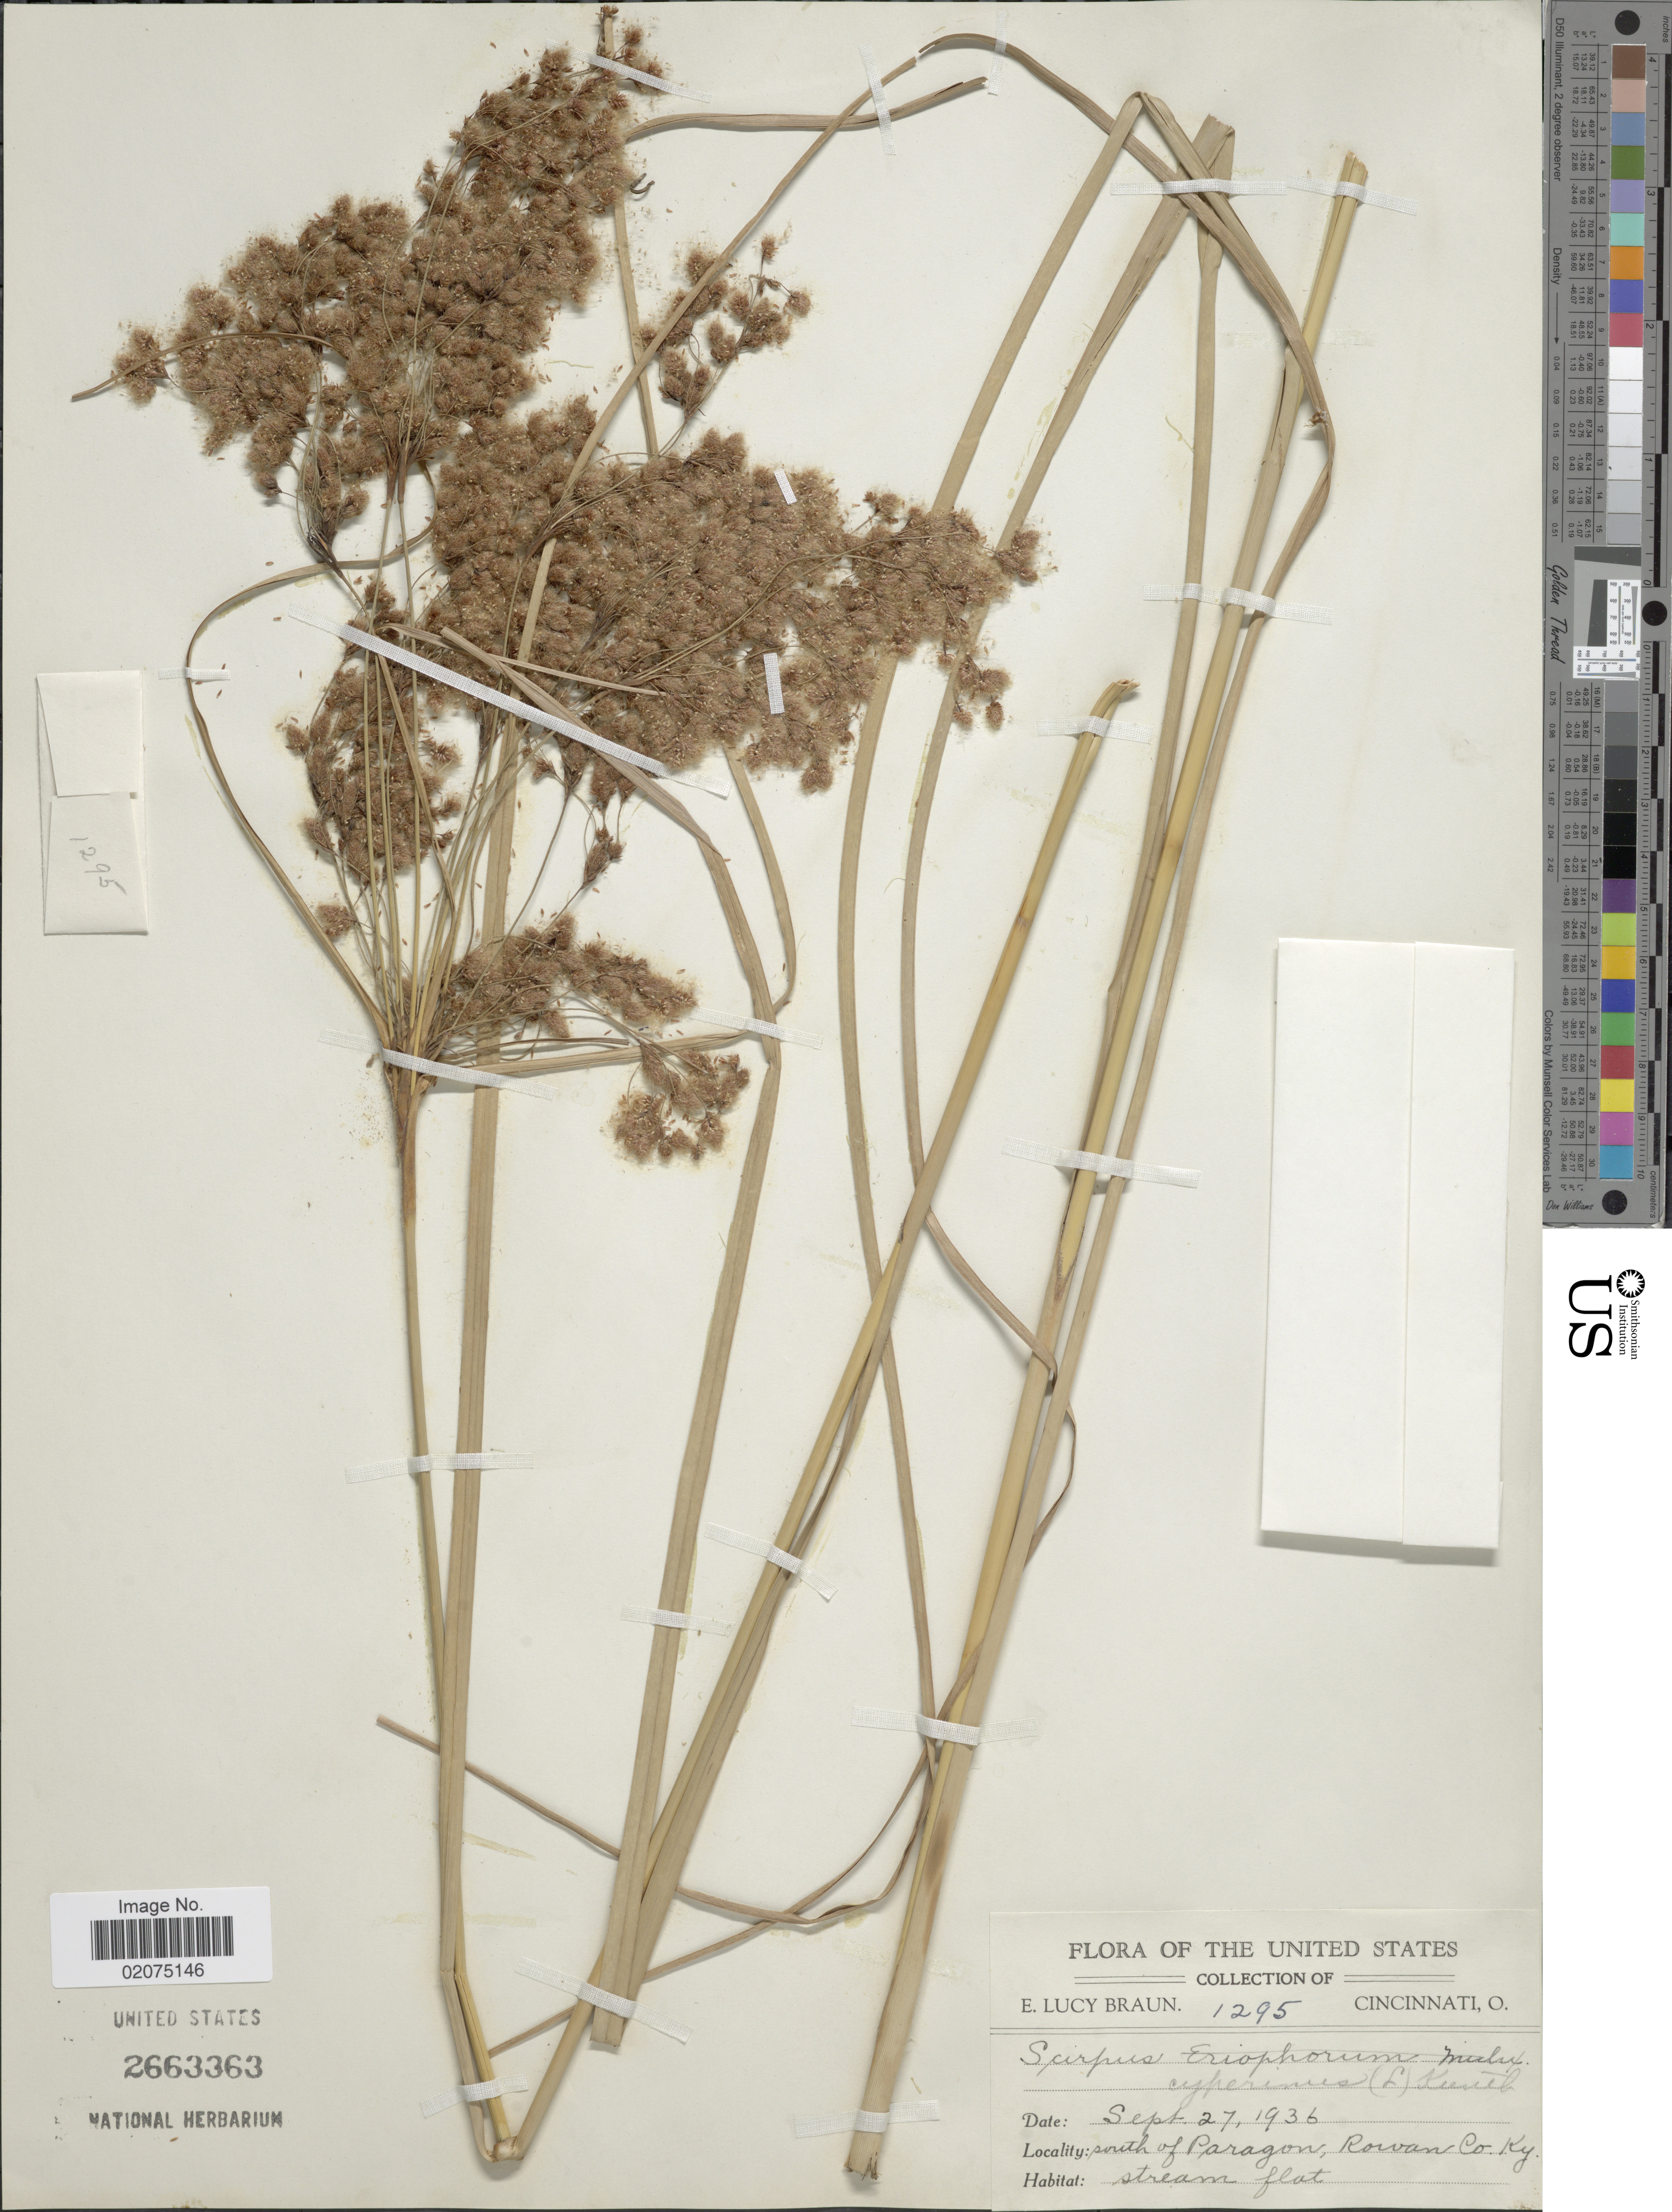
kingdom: Plantae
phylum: Tracheophyta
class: Liliopsida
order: Poales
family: Cyperaceae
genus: Scirpus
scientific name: Scirpus cyperinus (L.) Kunth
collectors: E. L. Braun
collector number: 1295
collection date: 1936-09-27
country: United States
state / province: Kentucky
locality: South of Paragon, Rowan Co, Ky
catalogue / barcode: US 2663363